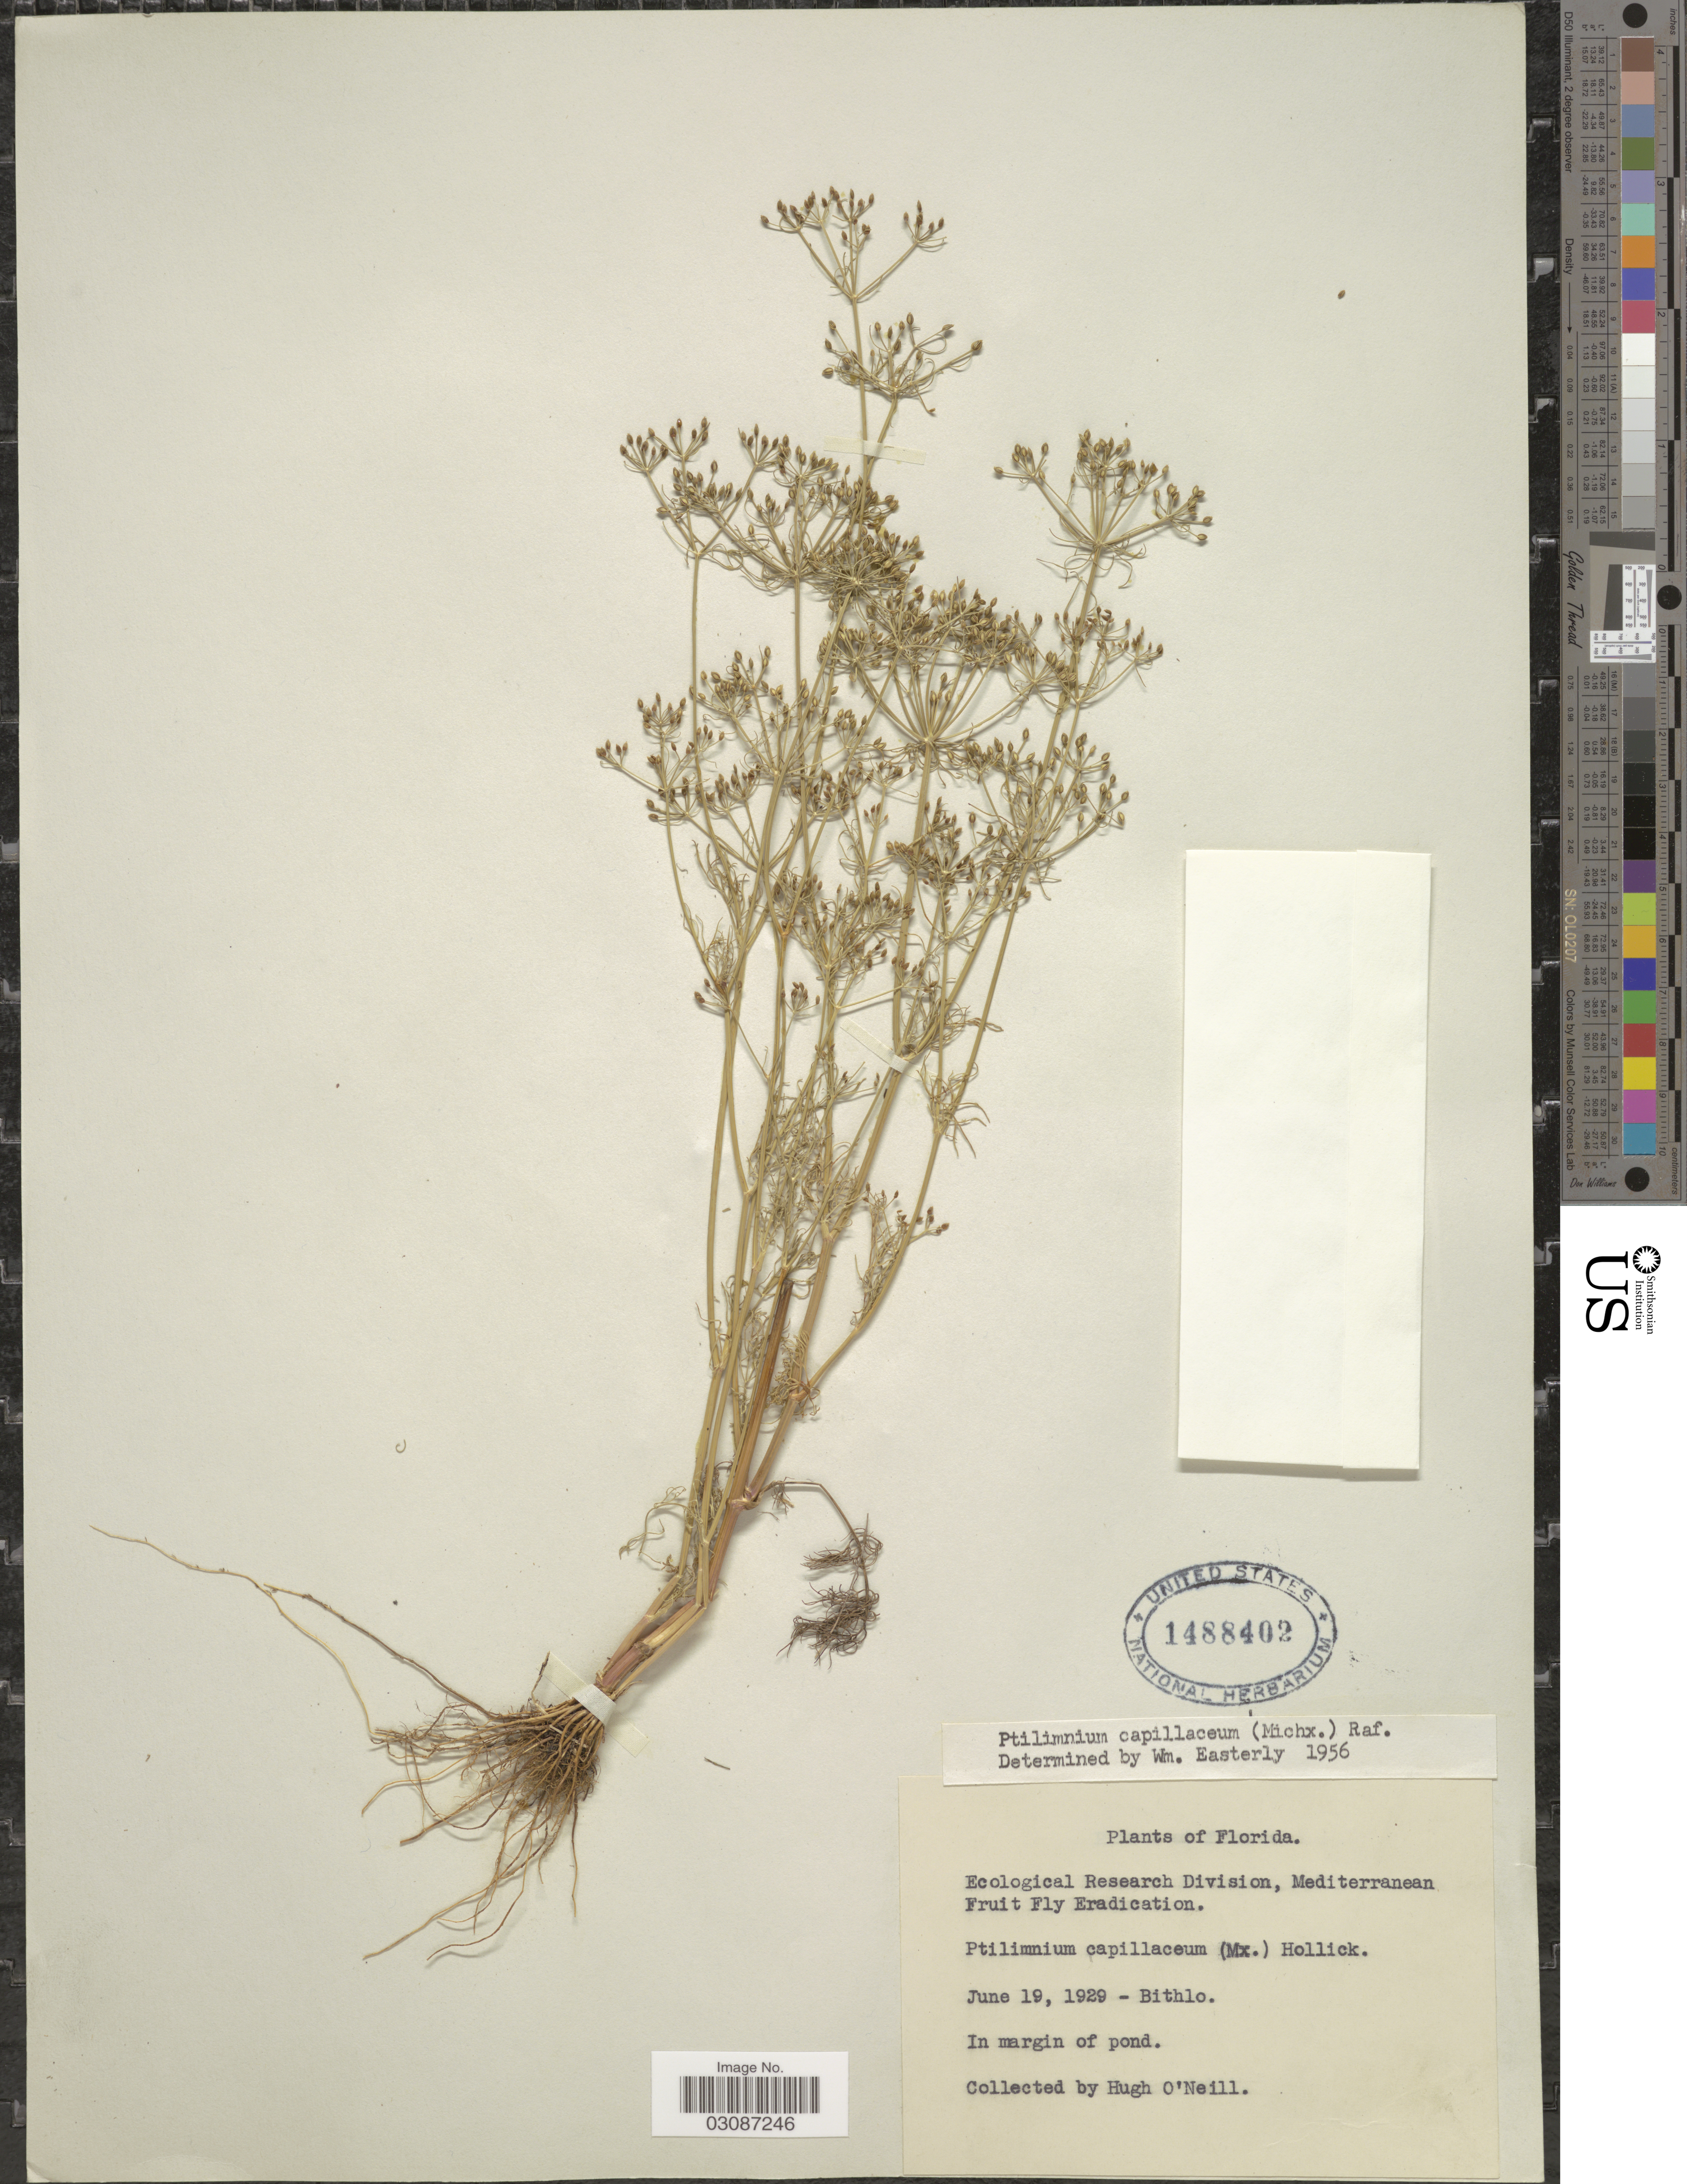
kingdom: Plantae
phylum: Tracheophyta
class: Magnoliopsida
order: Apiales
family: Apiaceae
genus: Ptilimnium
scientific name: Ptilimnium capillaceum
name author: (Michx.) Raf.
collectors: H. O'Neill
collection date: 1929-06-19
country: United States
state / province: Florida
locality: Bithlo.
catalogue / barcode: US 1488402